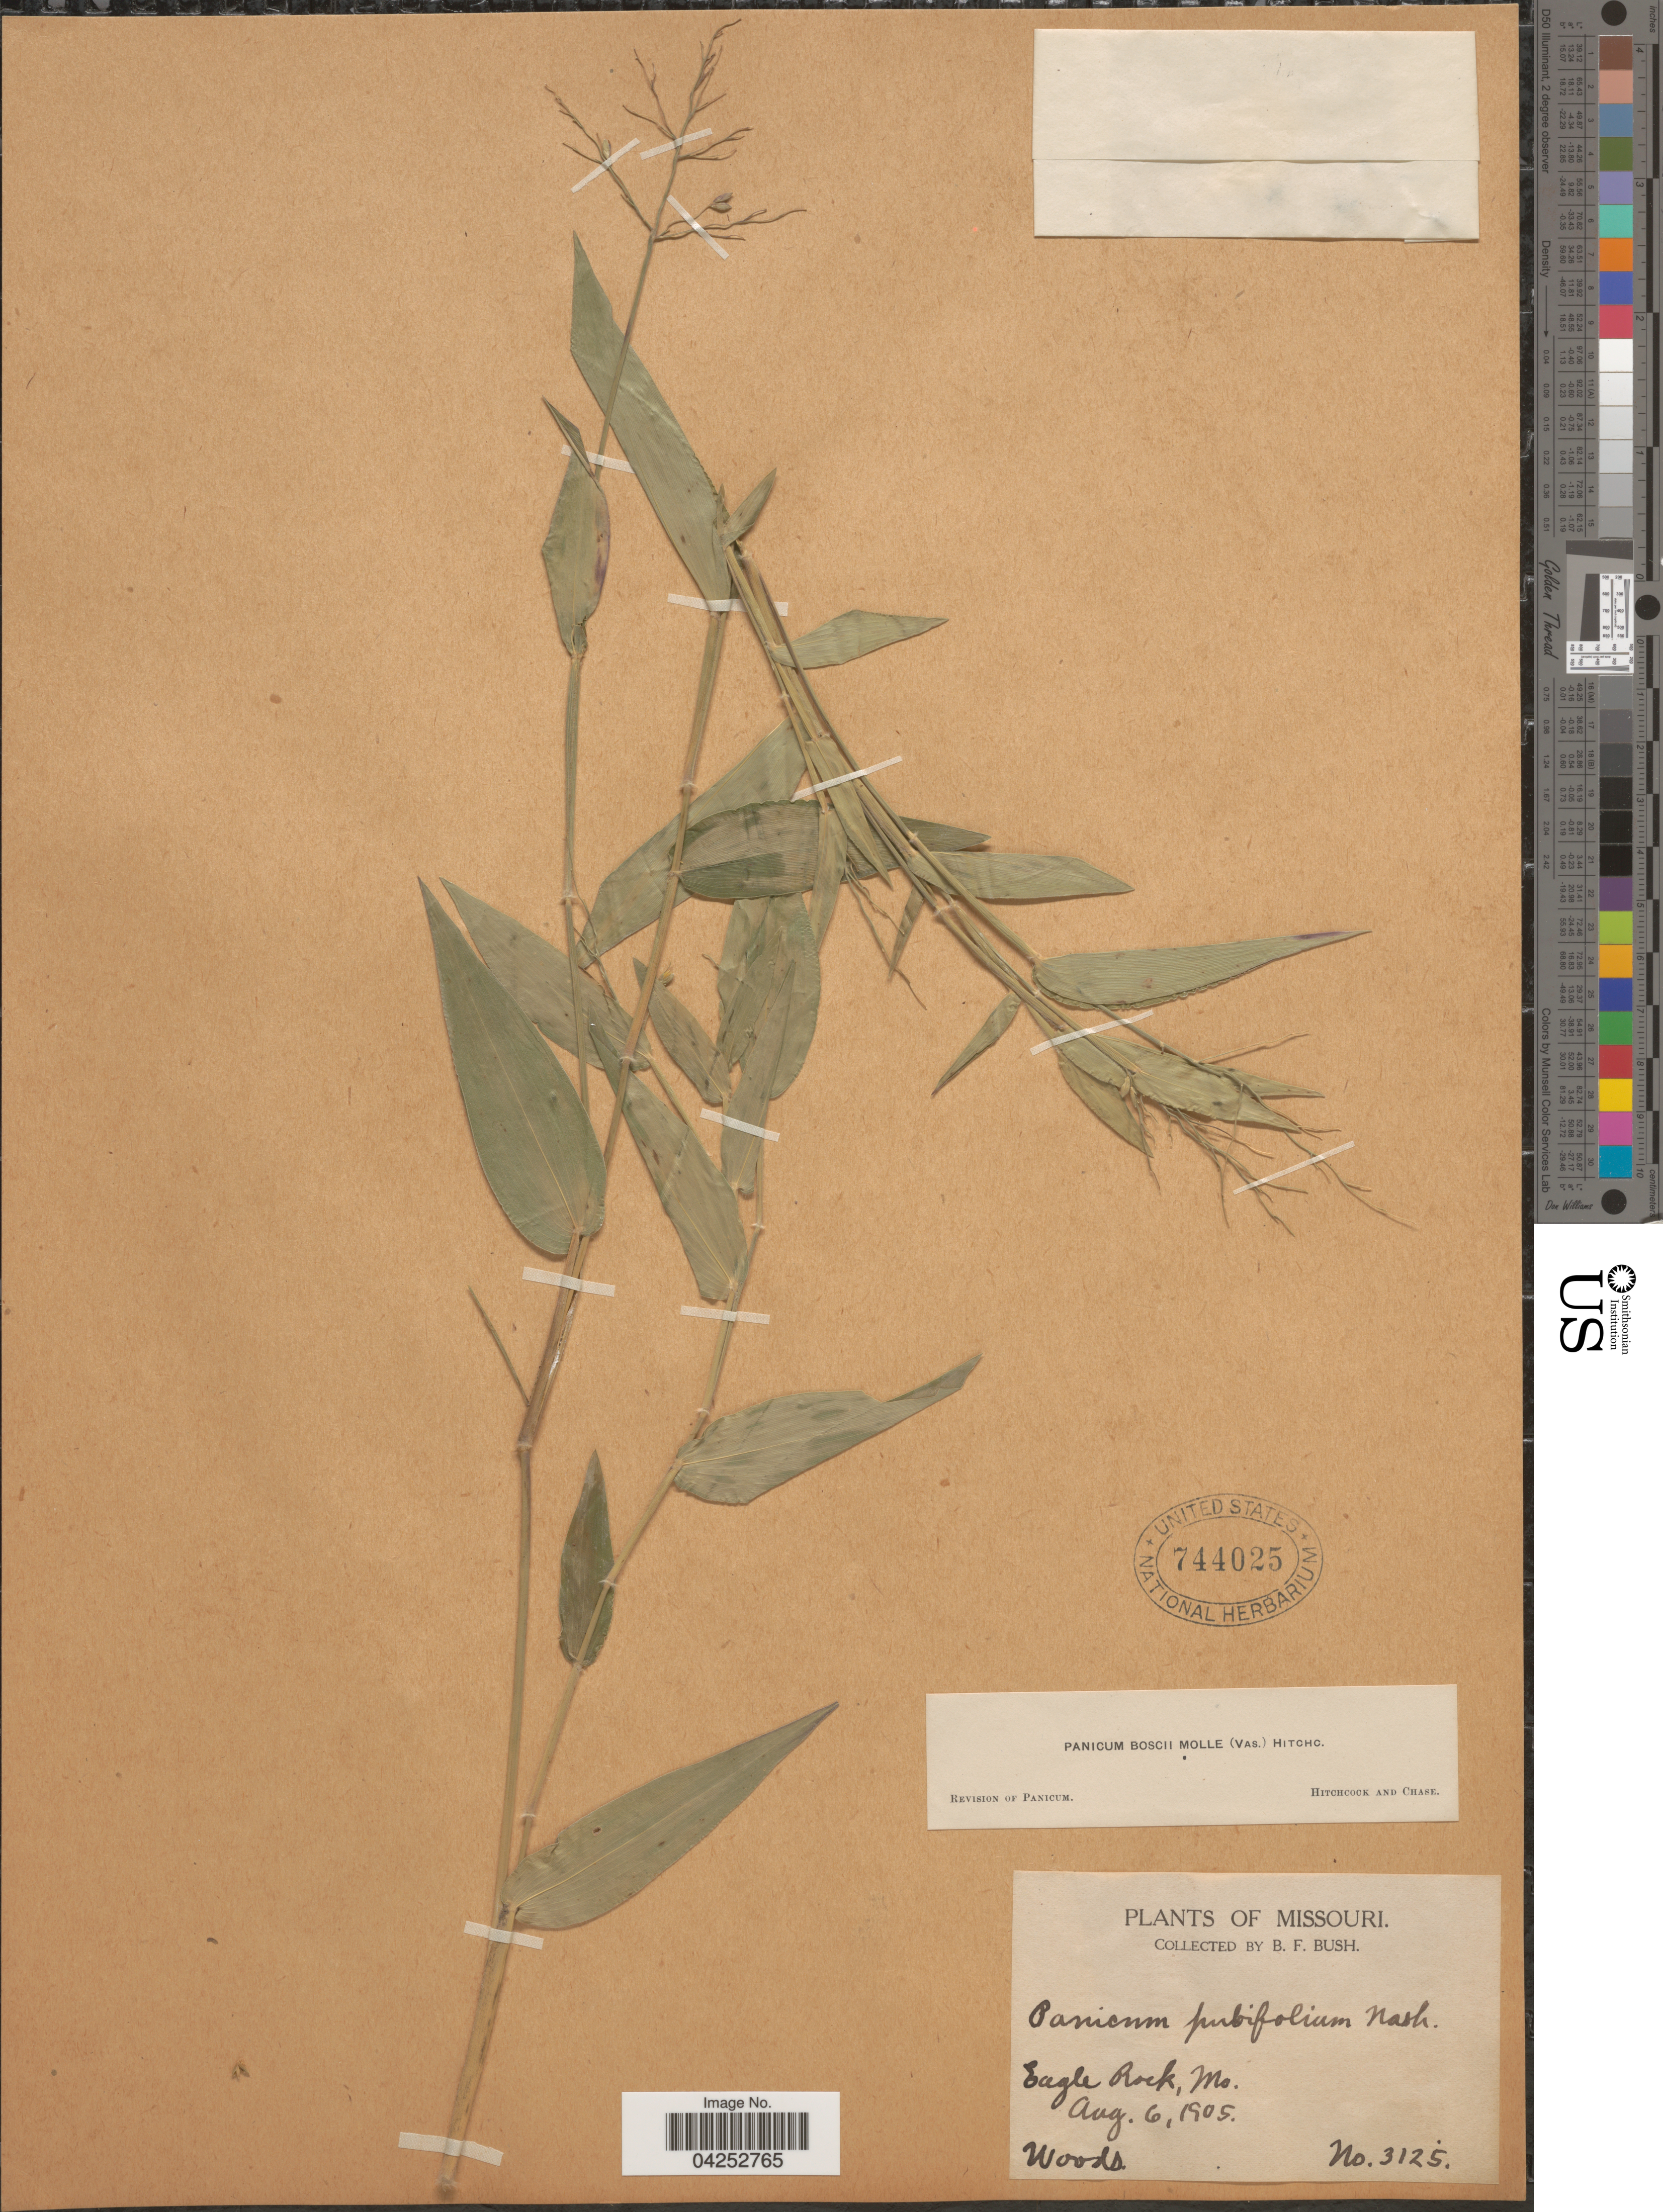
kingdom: Plantae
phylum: Tracheophyta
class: Liliopsida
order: Poales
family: Poaceae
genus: Dichanthelium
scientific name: Dichanthelium boscii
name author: (Poir.) Gould & C.A. Clark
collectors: B. F. Bush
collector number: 3125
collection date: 1905-08-06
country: United States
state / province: Missouri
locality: Eagle Rock.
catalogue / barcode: US 744025